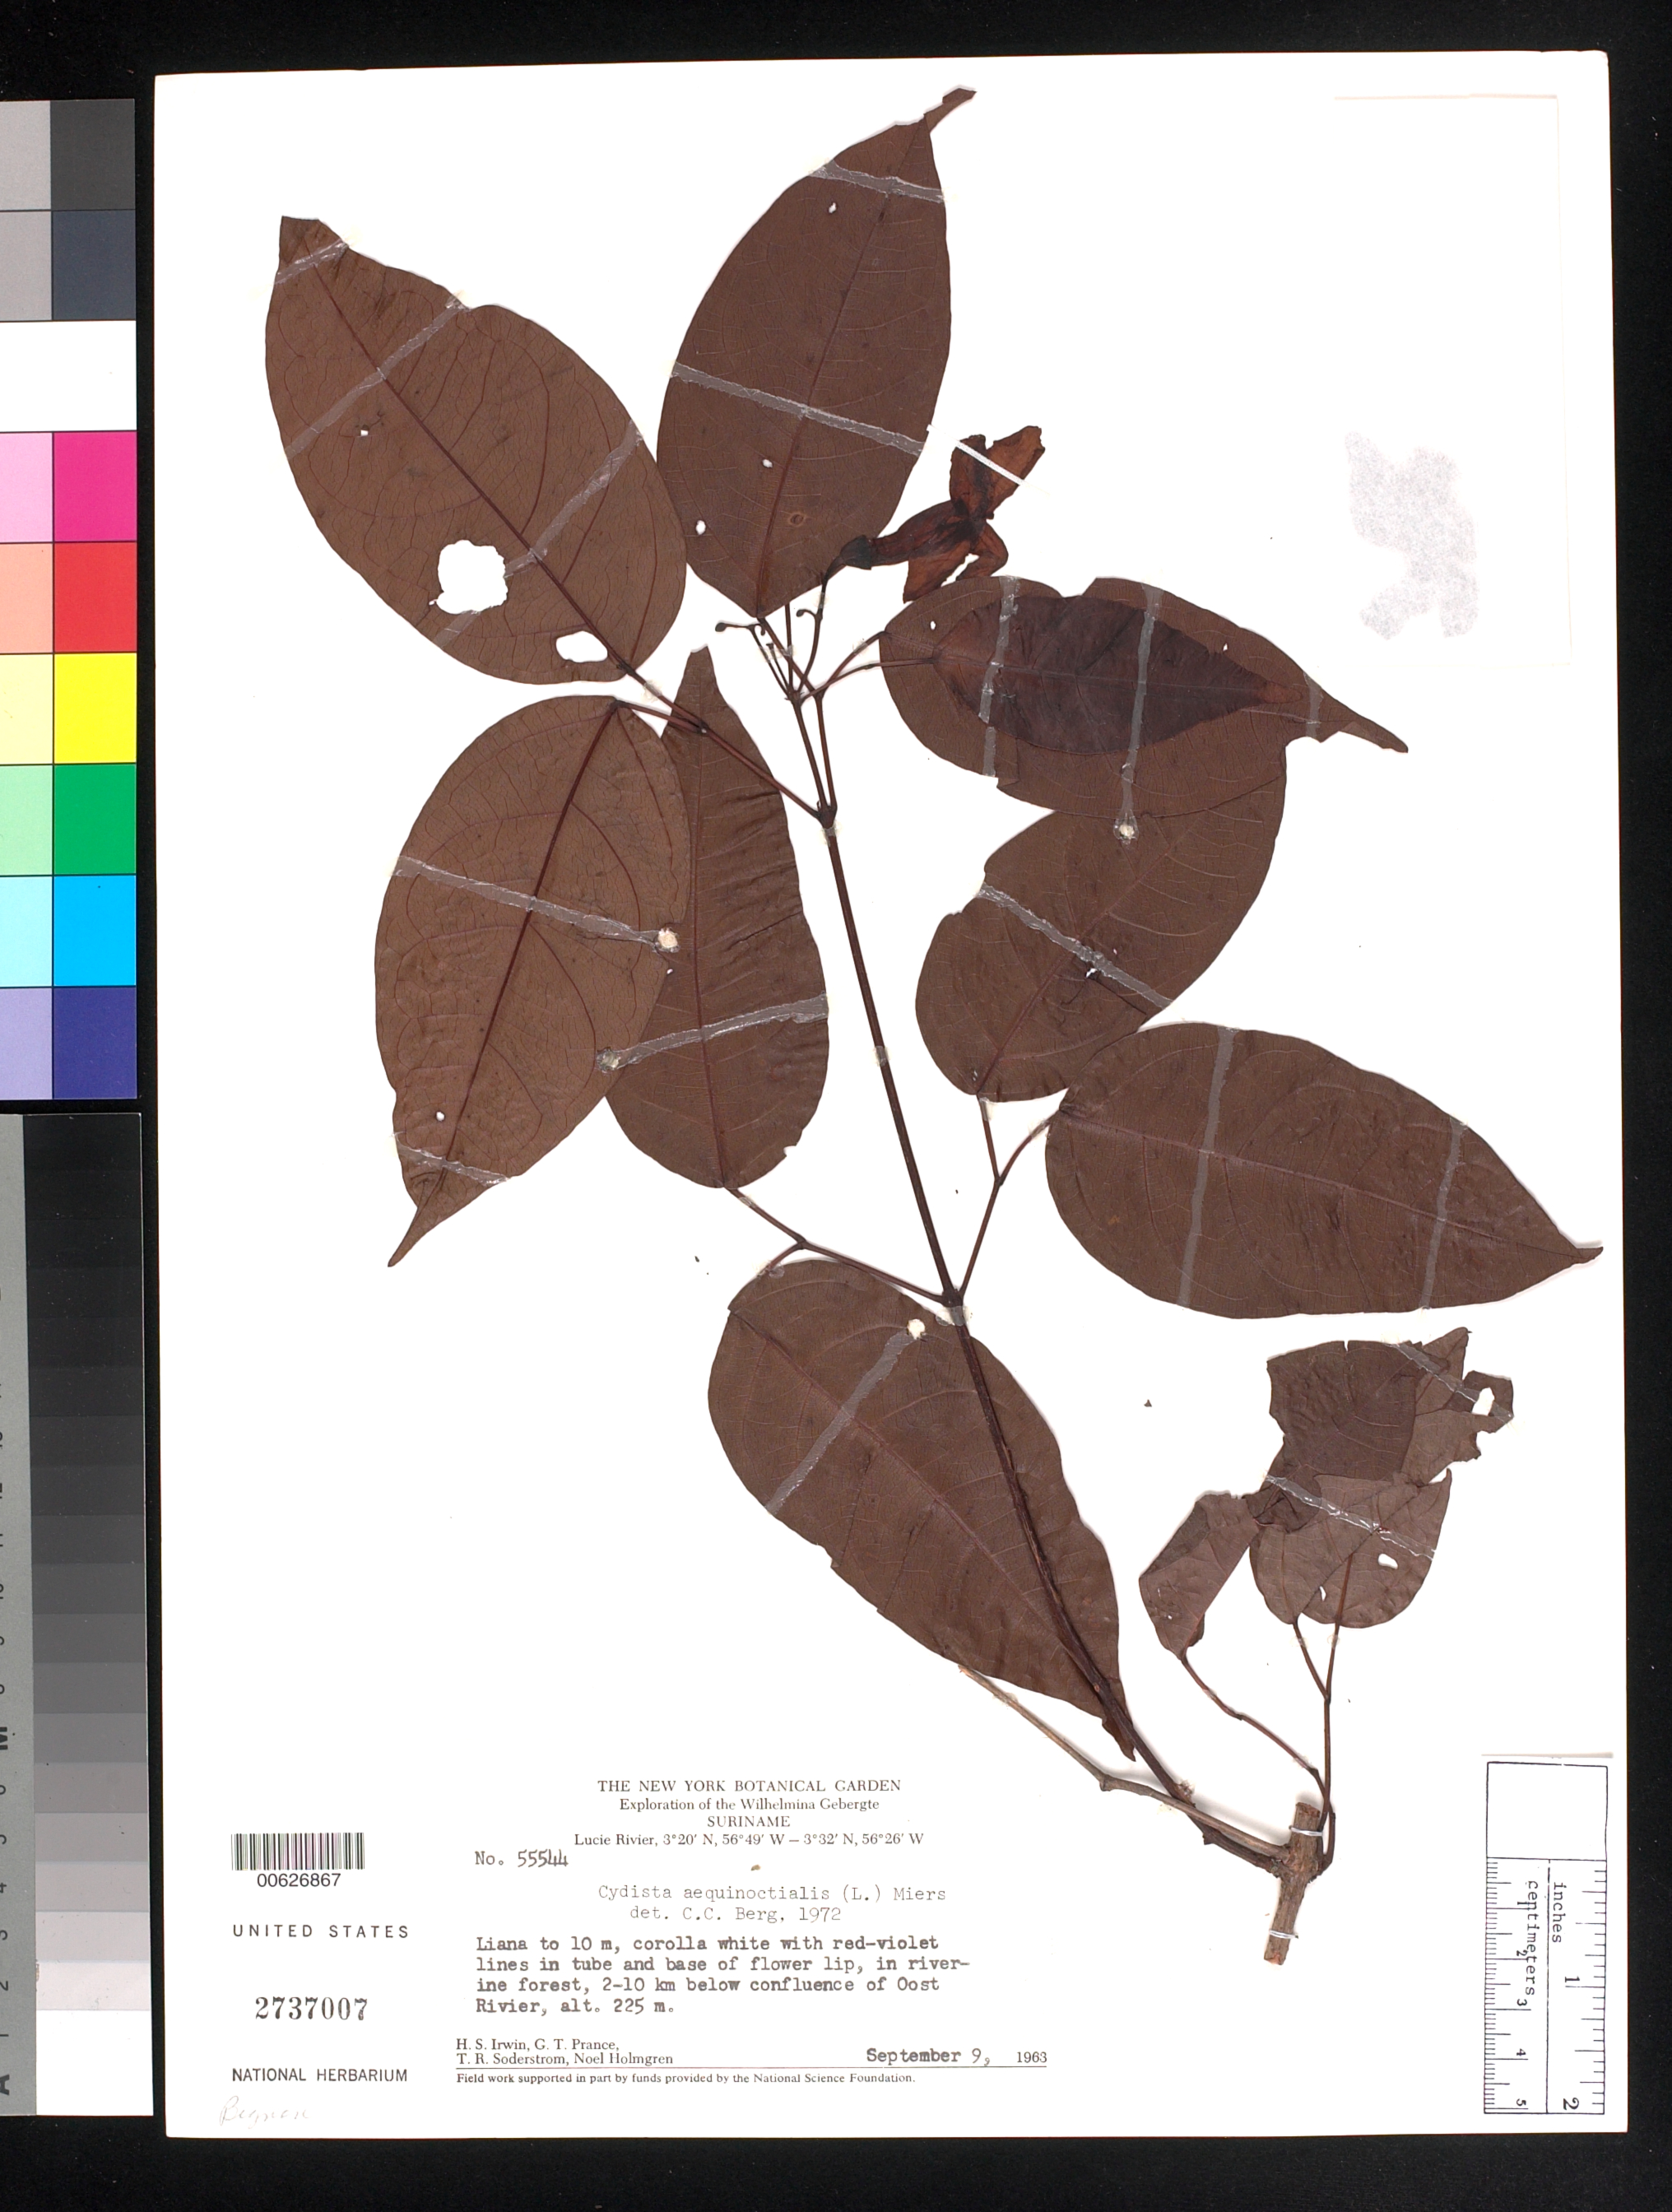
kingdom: Plantae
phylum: Tracheophyta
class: Magnoliopsida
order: Lamiales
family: Bignoniaceae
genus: Bignonia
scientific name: Bignonia aequinoctialis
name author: L.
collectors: H. Irwin, G. T. Prance, T. R. Soderstrom & N. H. Holmgren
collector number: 55544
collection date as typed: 9-Sep-63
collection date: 1963-09-09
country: Suriname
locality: Lucie R., 2-10 km below confl. with Oost R., Wilhelmina Gebergte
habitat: Riverine forest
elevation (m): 225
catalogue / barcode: US 2737007